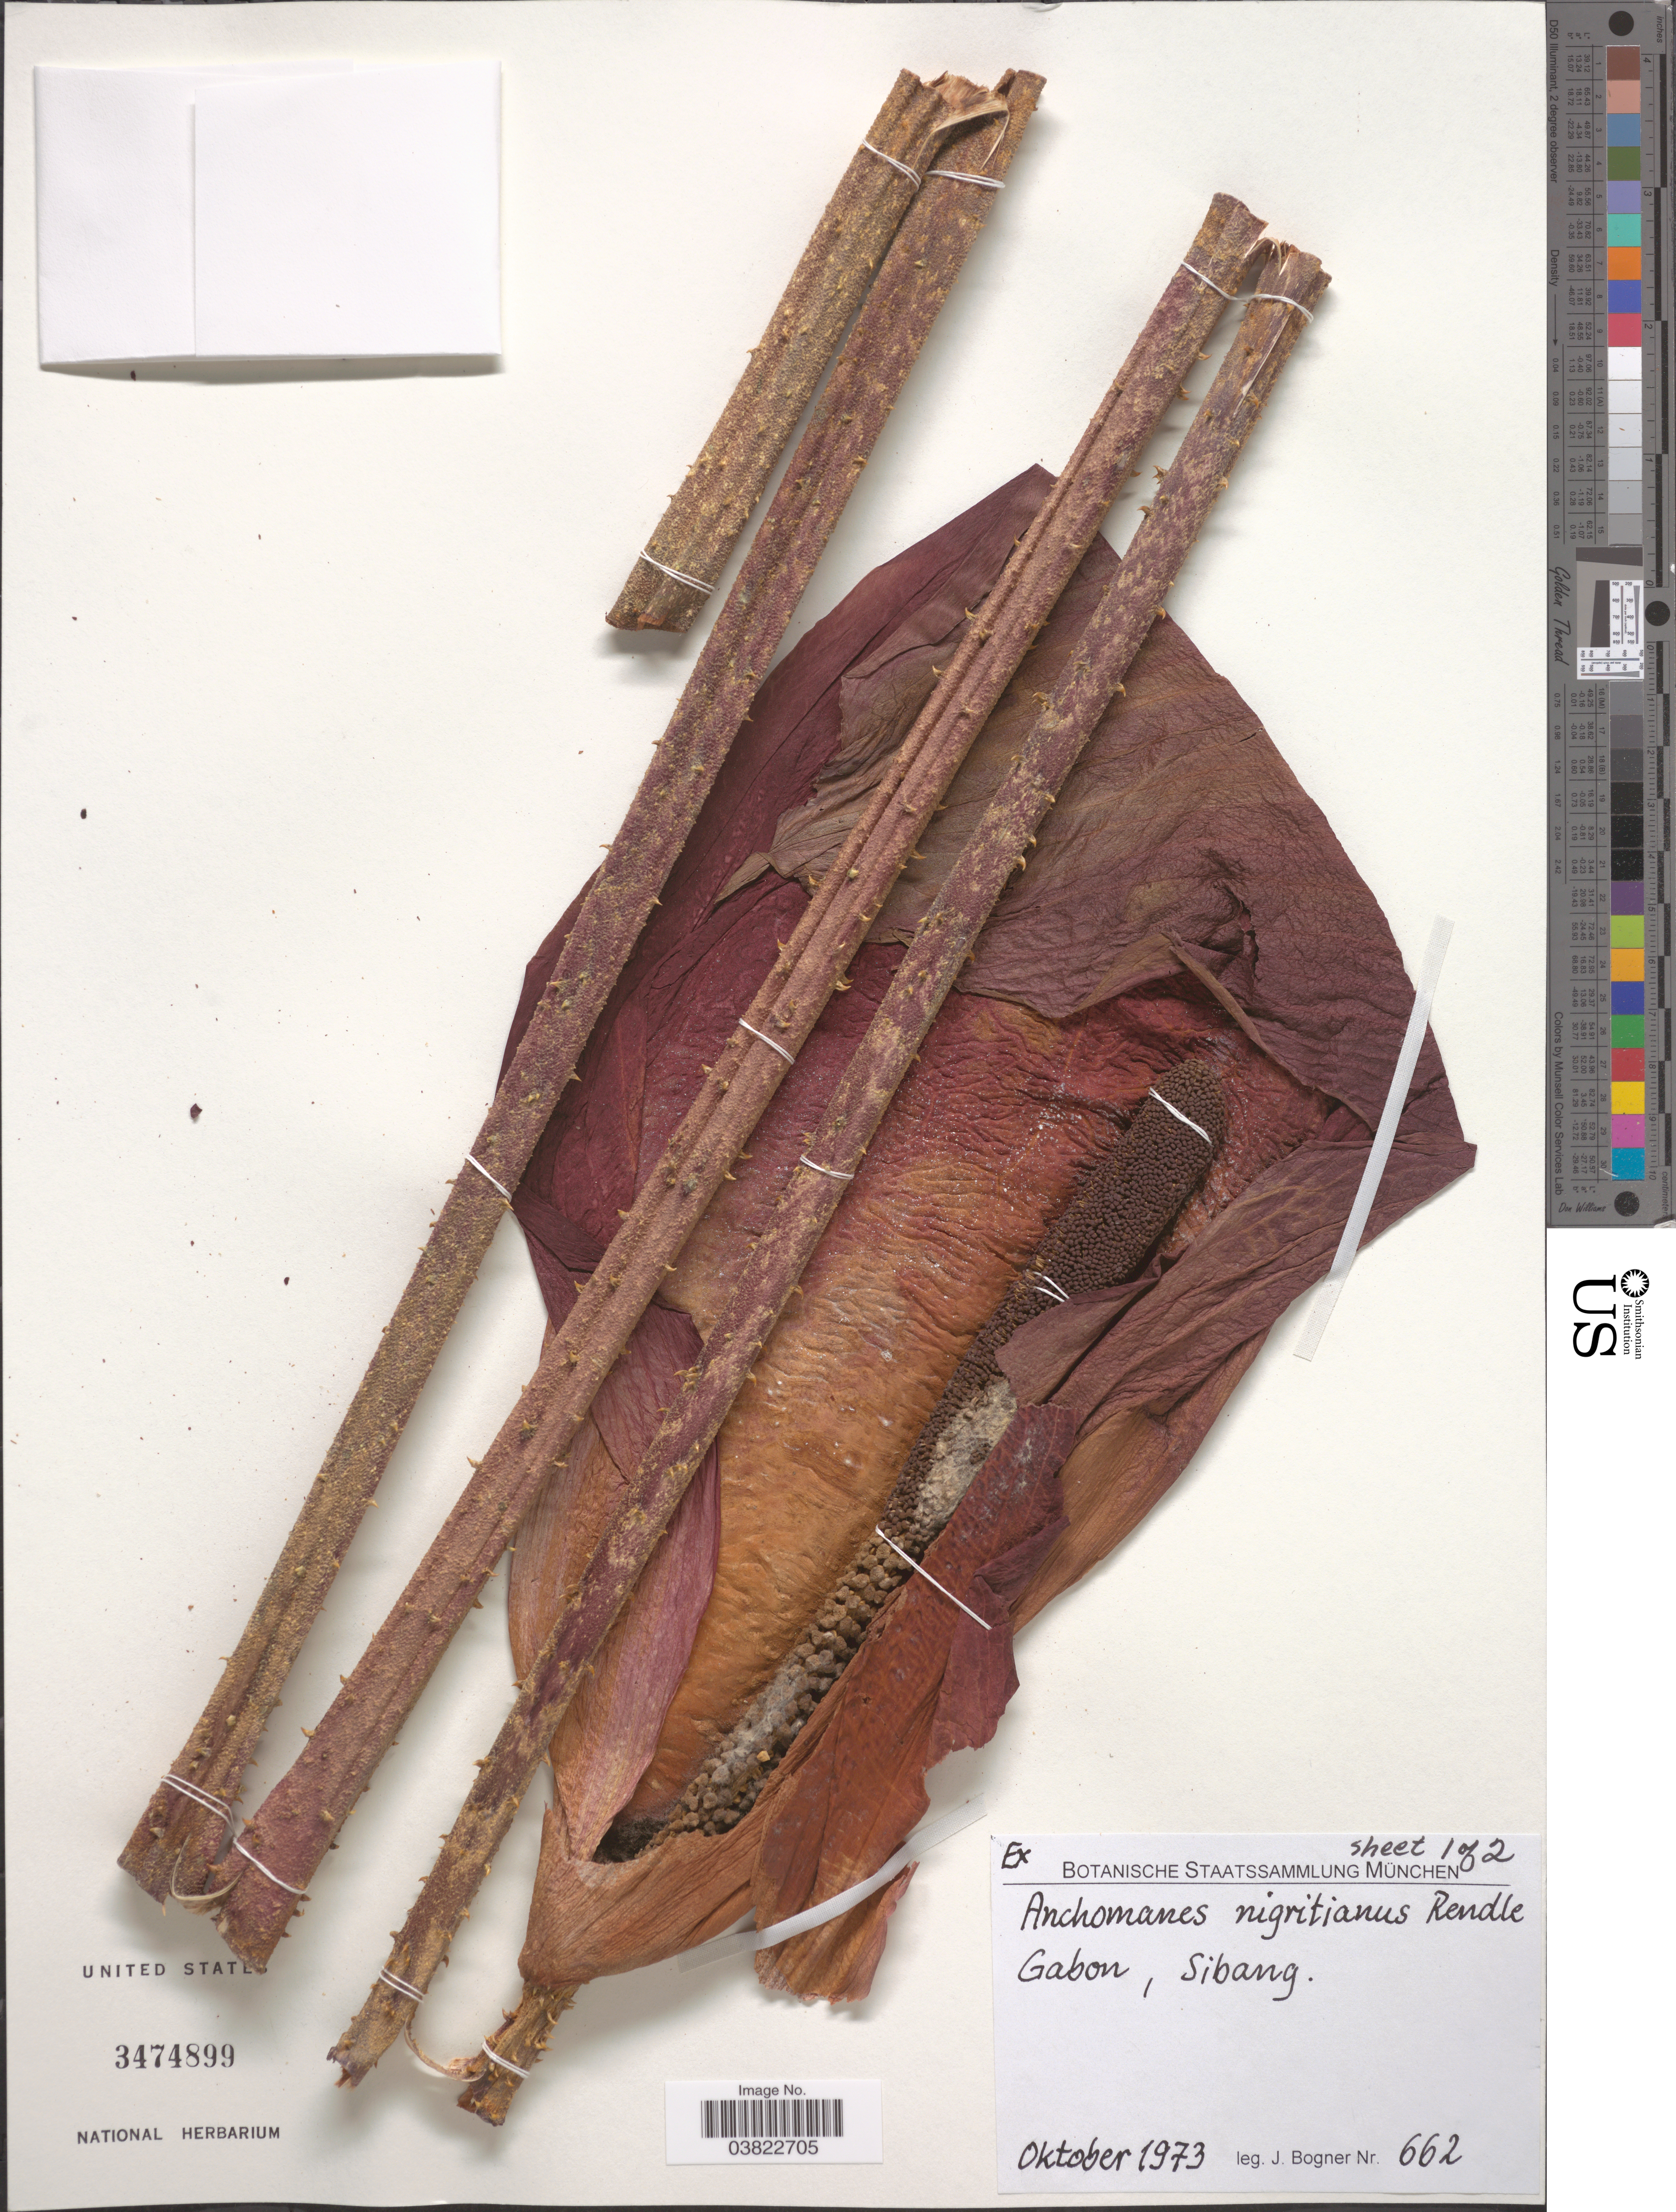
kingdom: Plantae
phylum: Tracheophyta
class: Liliopsida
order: Alismatales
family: Araceae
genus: Anchomanes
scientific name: Anchomanes nigritianus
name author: Rendle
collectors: J. Bogner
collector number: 662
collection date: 1973-10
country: Gabon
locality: Sibang.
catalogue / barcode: US 3474899